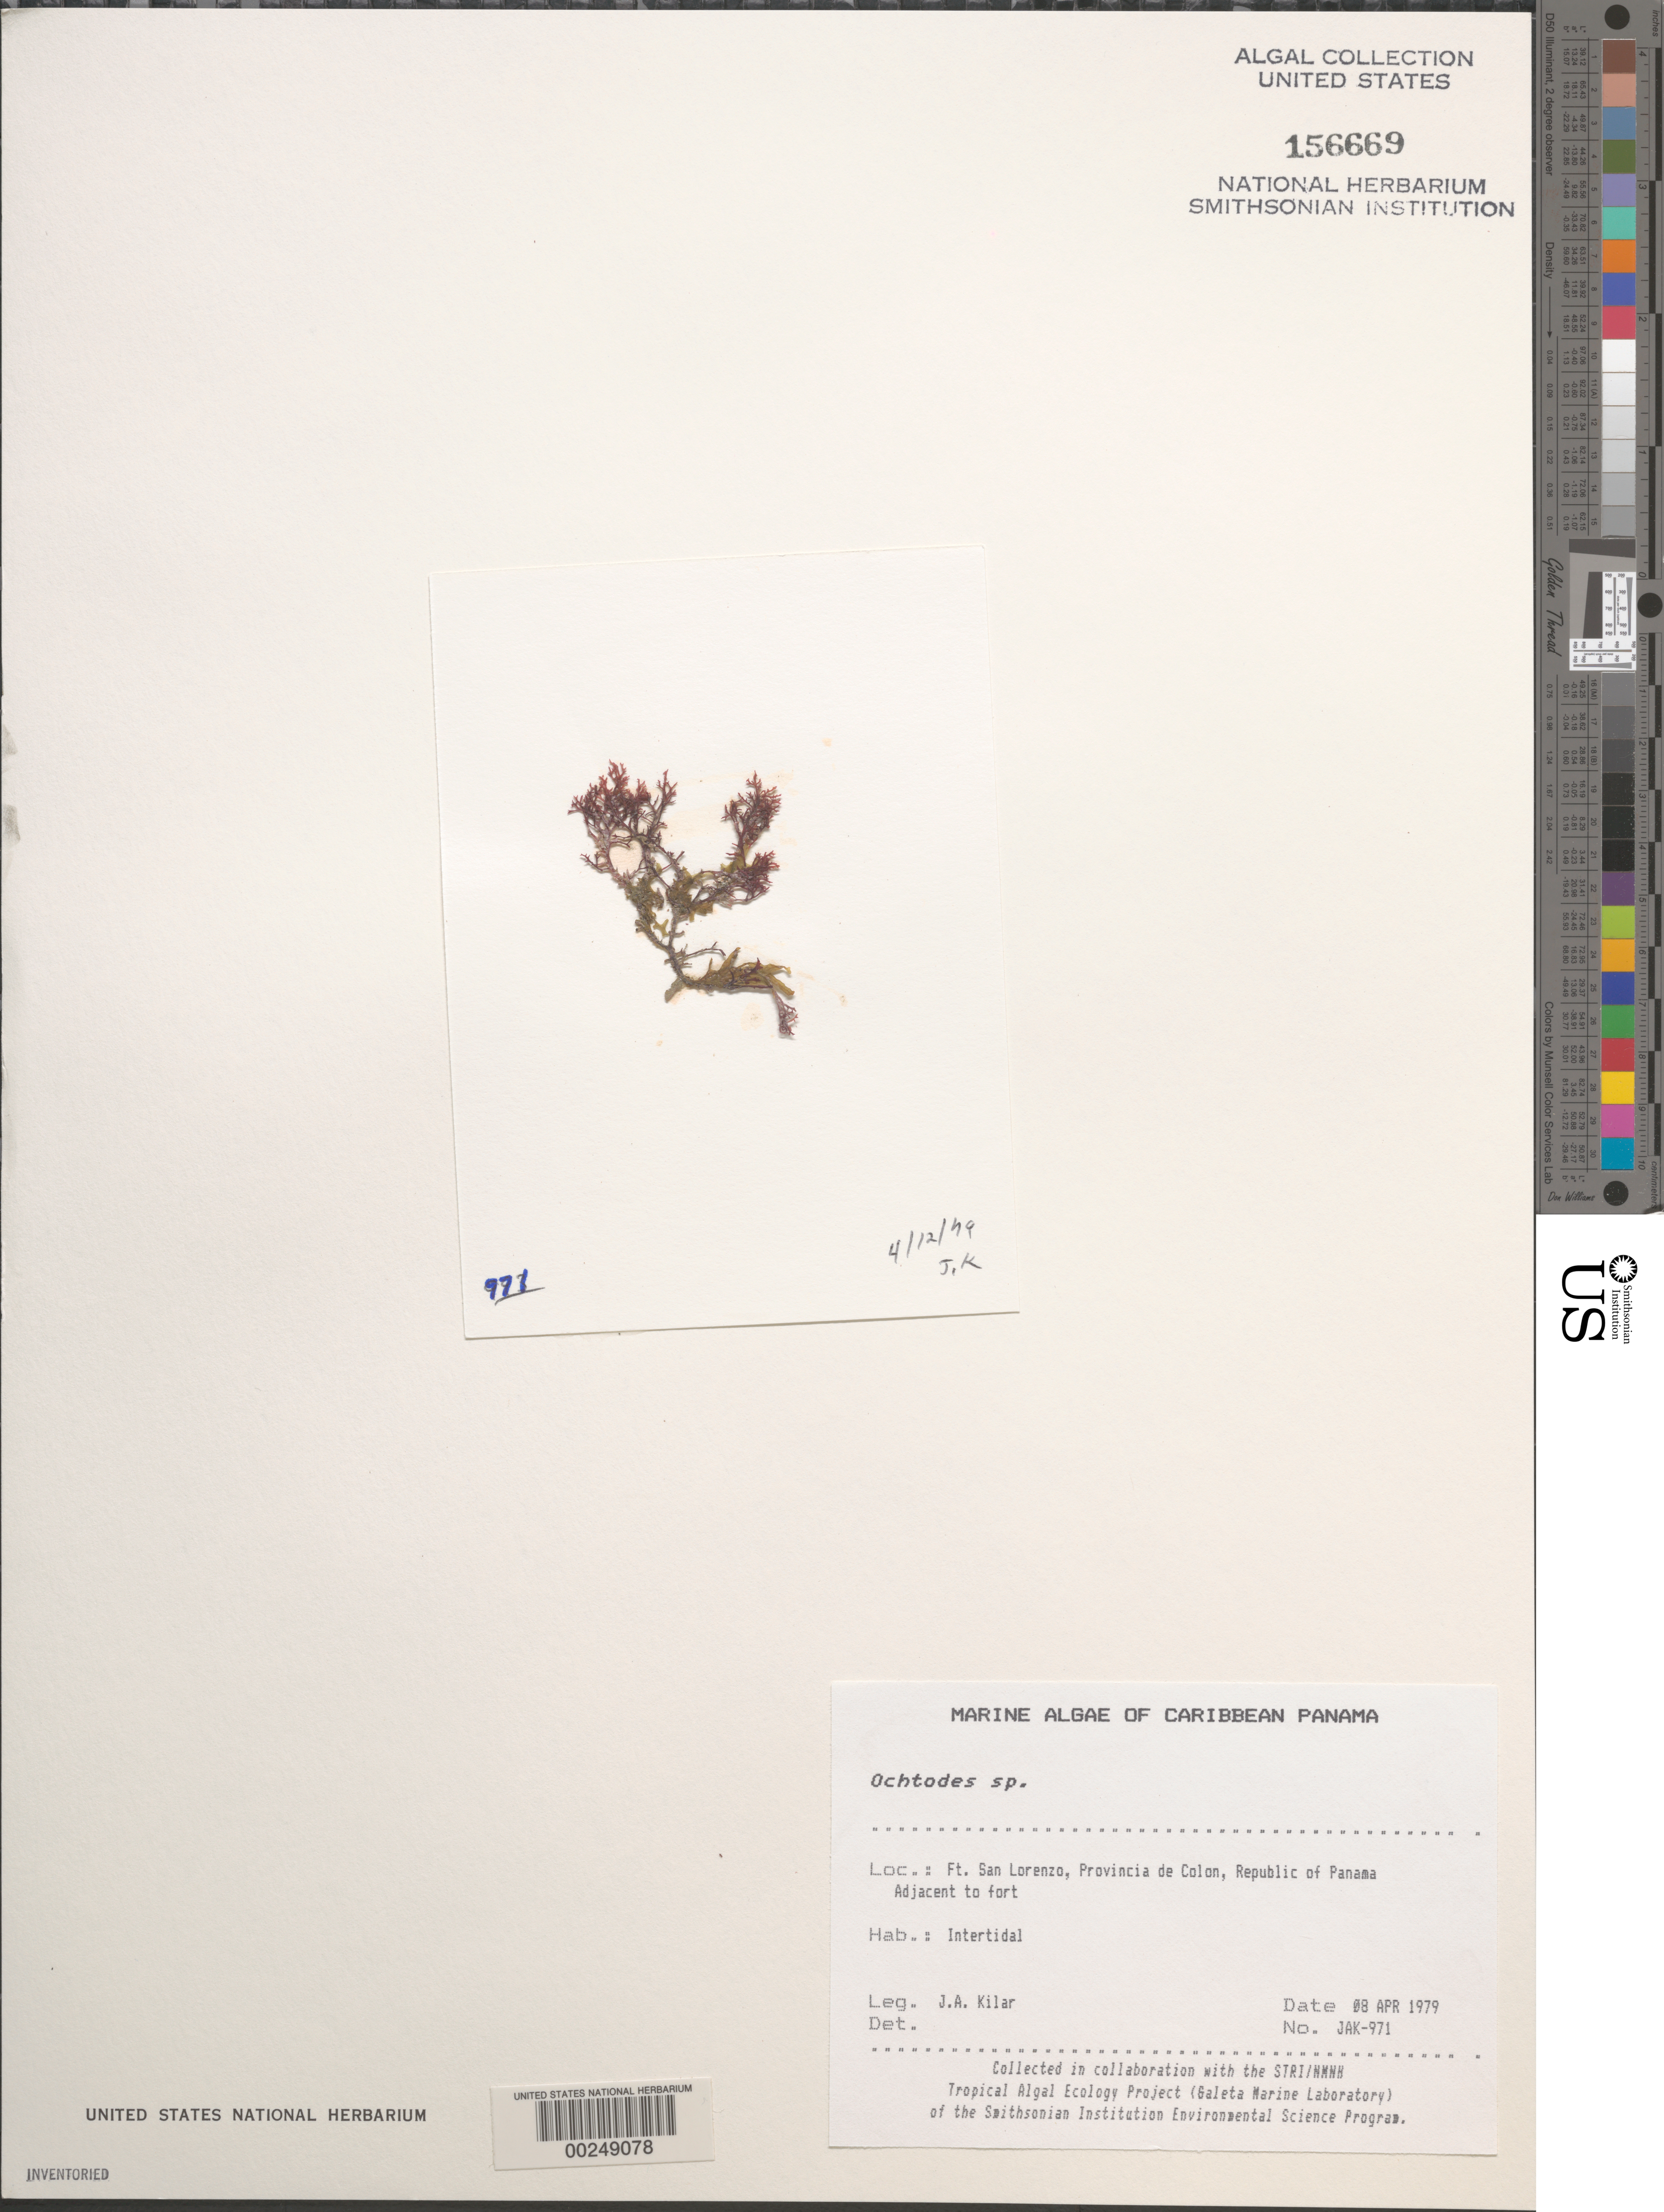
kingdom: Plantae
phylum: Rhodophyta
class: Florideophyceae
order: Gigartinales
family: Rhizophyllidaceae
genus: Ochtodes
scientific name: Ochtodes sp.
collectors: J. A. Kilar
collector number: JAK-971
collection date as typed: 08 Apr 1979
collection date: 1979-04-08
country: Panama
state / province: Colón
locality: Fort San Lorenzo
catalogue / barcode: US 156669